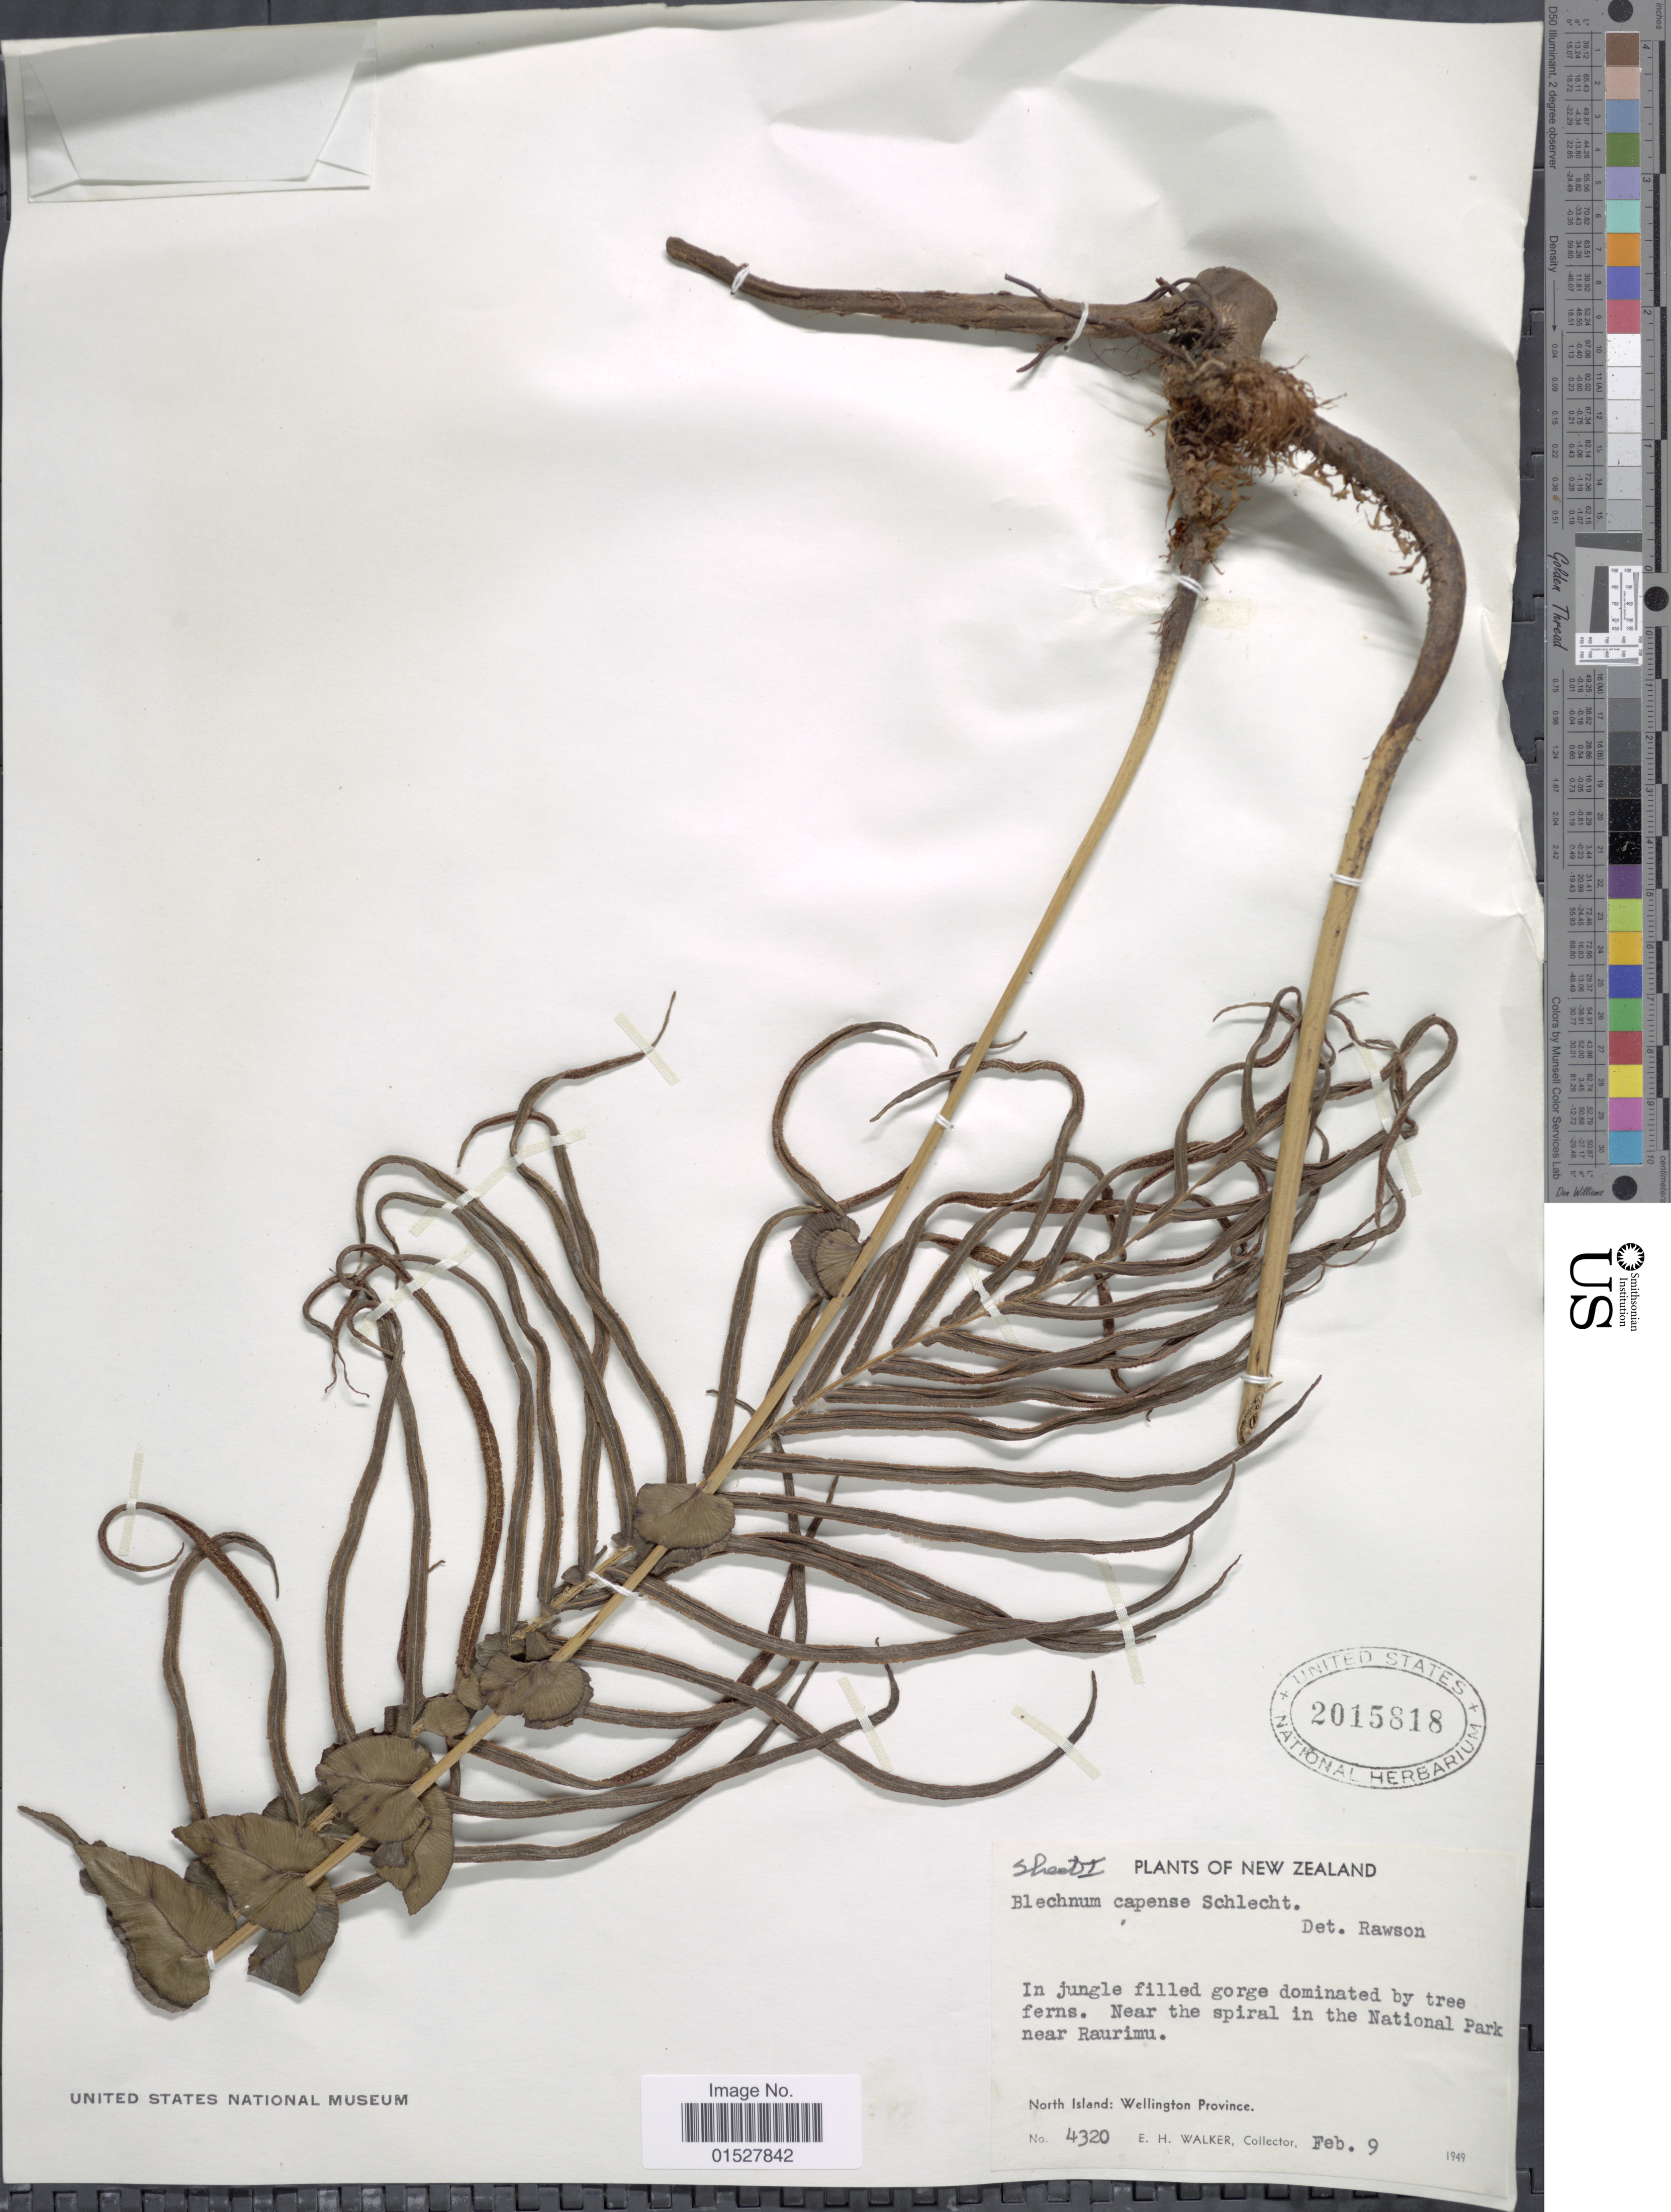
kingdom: Plantae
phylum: Tracheophyta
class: Polypodiopsida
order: Polypodiales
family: Blechnaceae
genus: Blechnum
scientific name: Blechnum capense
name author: (L.) Schltdl.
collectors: E. H. Walker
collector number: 4320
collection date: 1949-02-09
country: New Zealand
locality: North Island: Wellington Province, in jungle filled gorge dominated by tree ferns, near the spiral in the National Park near Raurimu.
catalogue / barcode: US 2015818